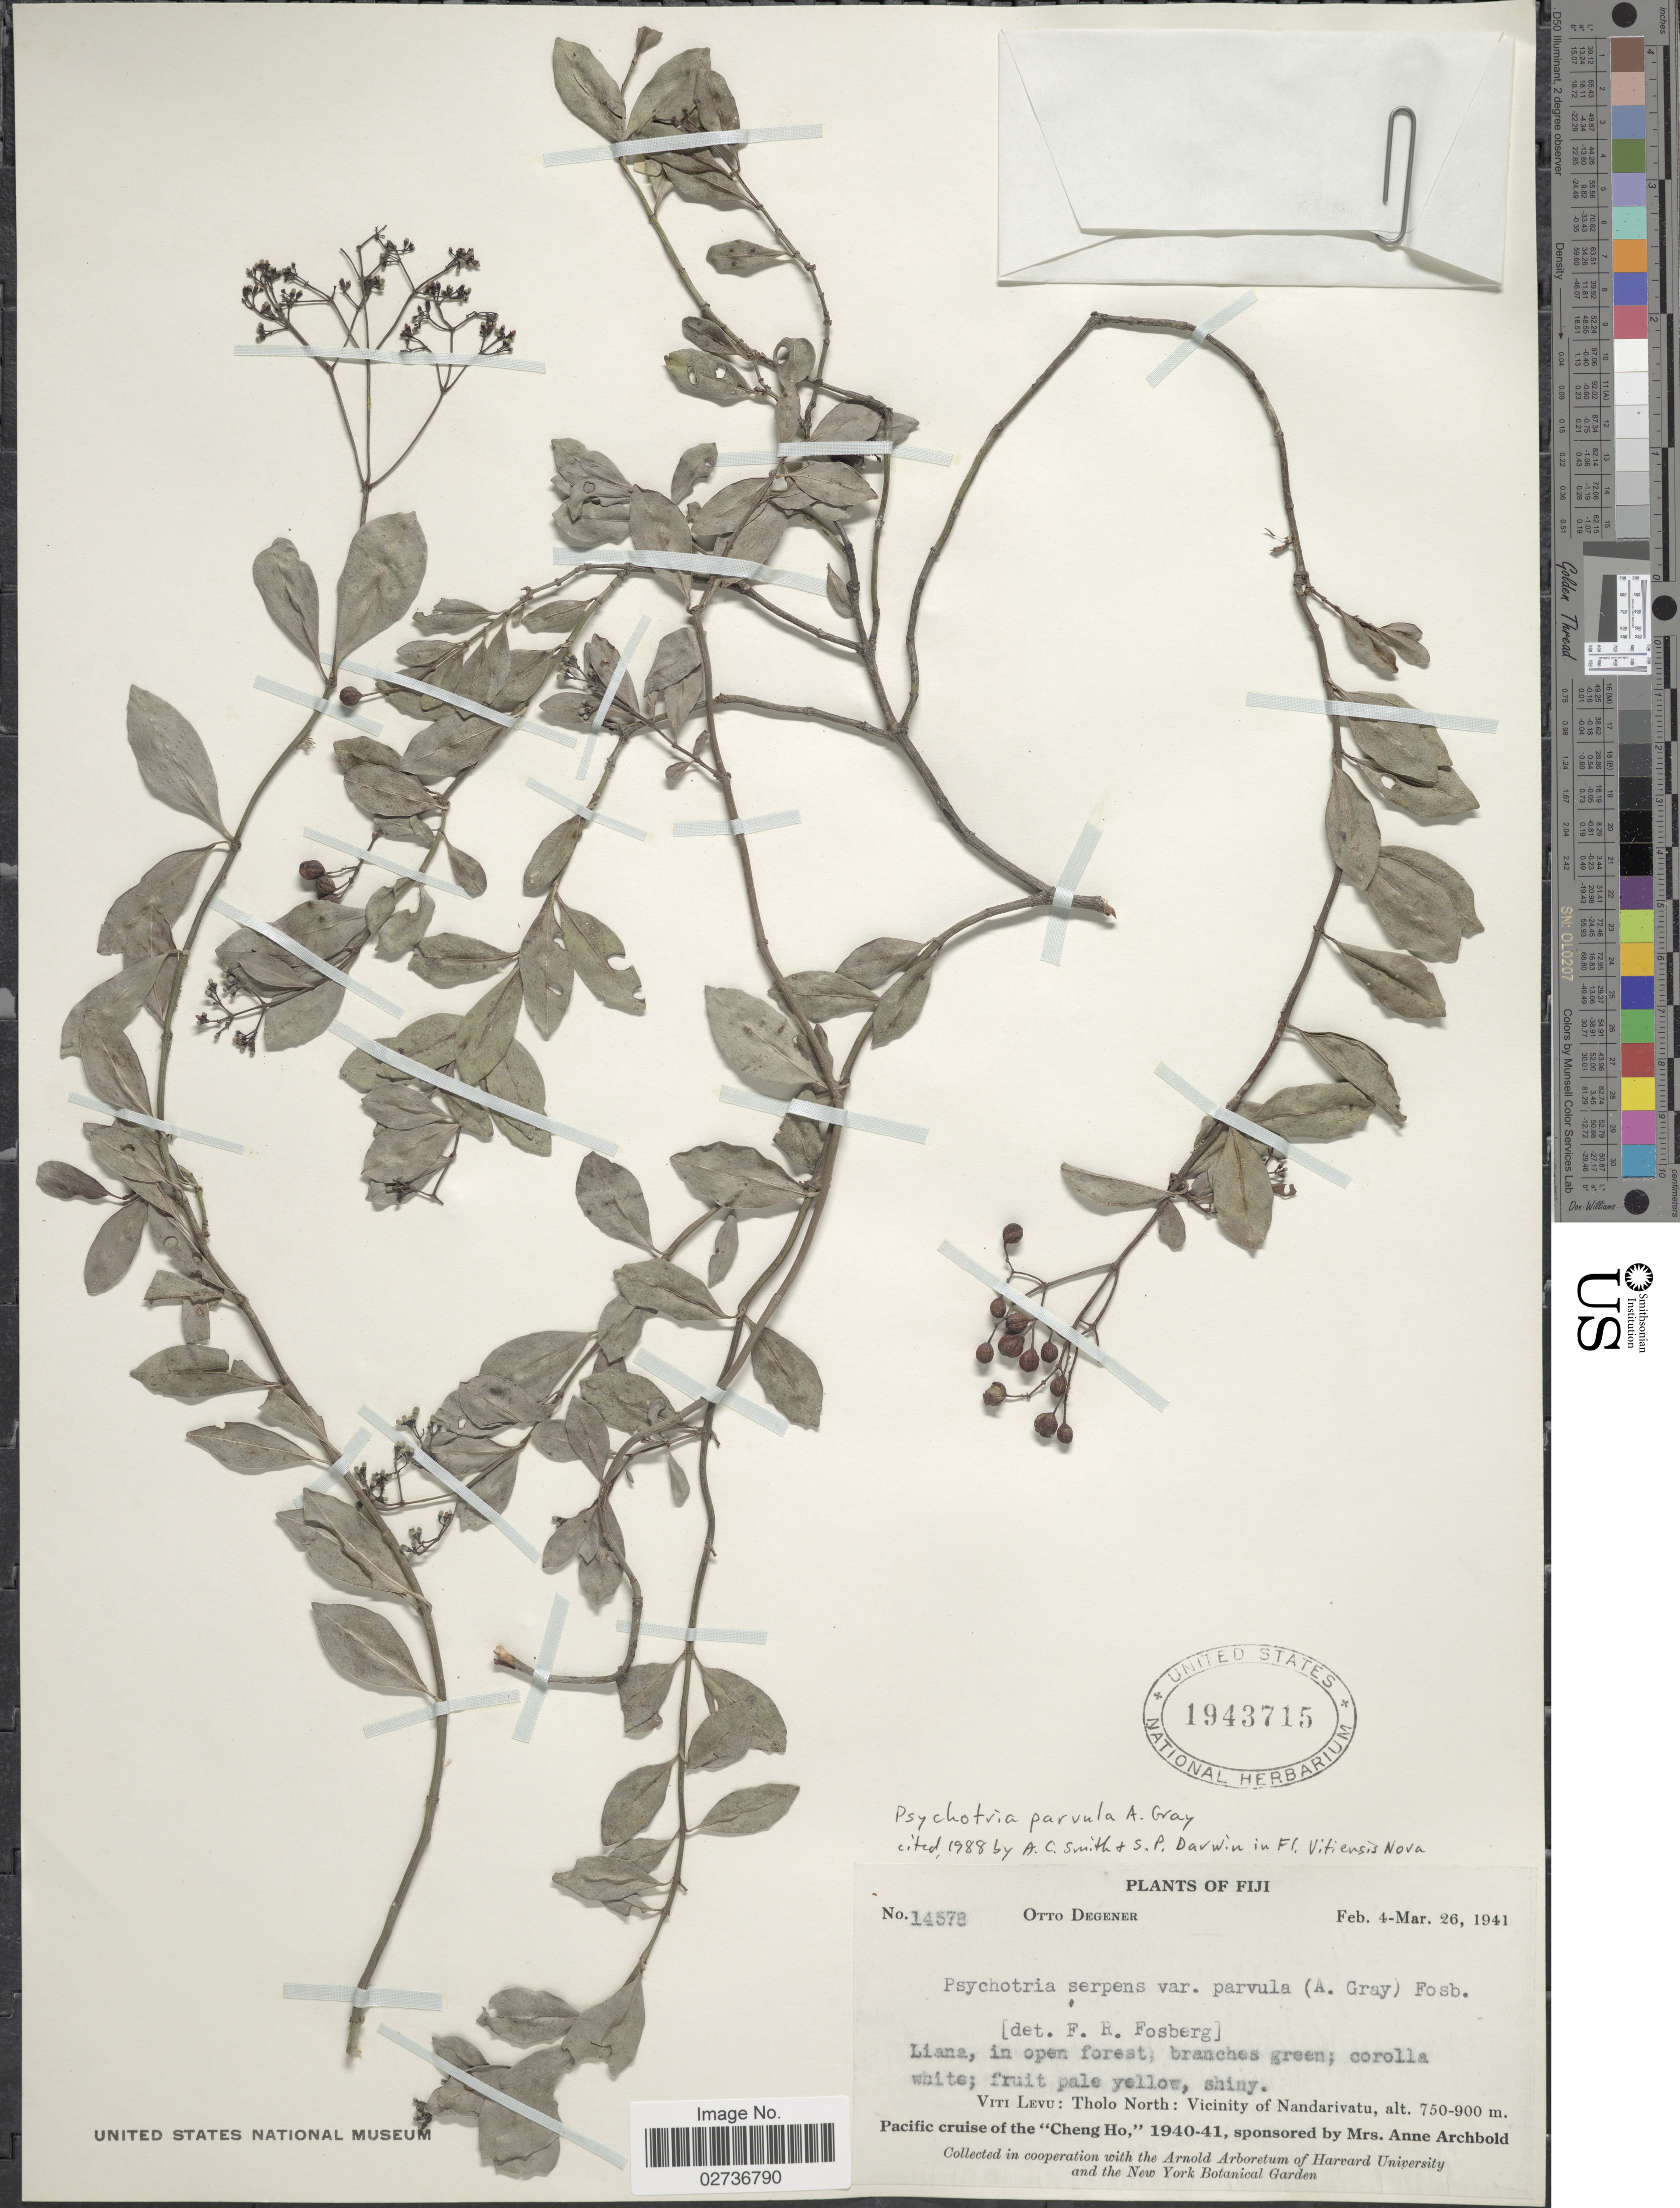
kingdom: Plantae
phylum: Tracheophyta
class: Magnoliopsida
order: Gentianales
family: Rubiaceae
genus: Psychotria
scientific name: Psychotria parvula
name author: A. Gray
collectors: O. Degener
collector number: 14578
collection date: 1941-02-04/1941-03-26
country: Fiji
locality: Viti Levu: Tholo North: Vicinity of Nandarivatu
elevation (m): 750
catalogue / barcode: US 1943715